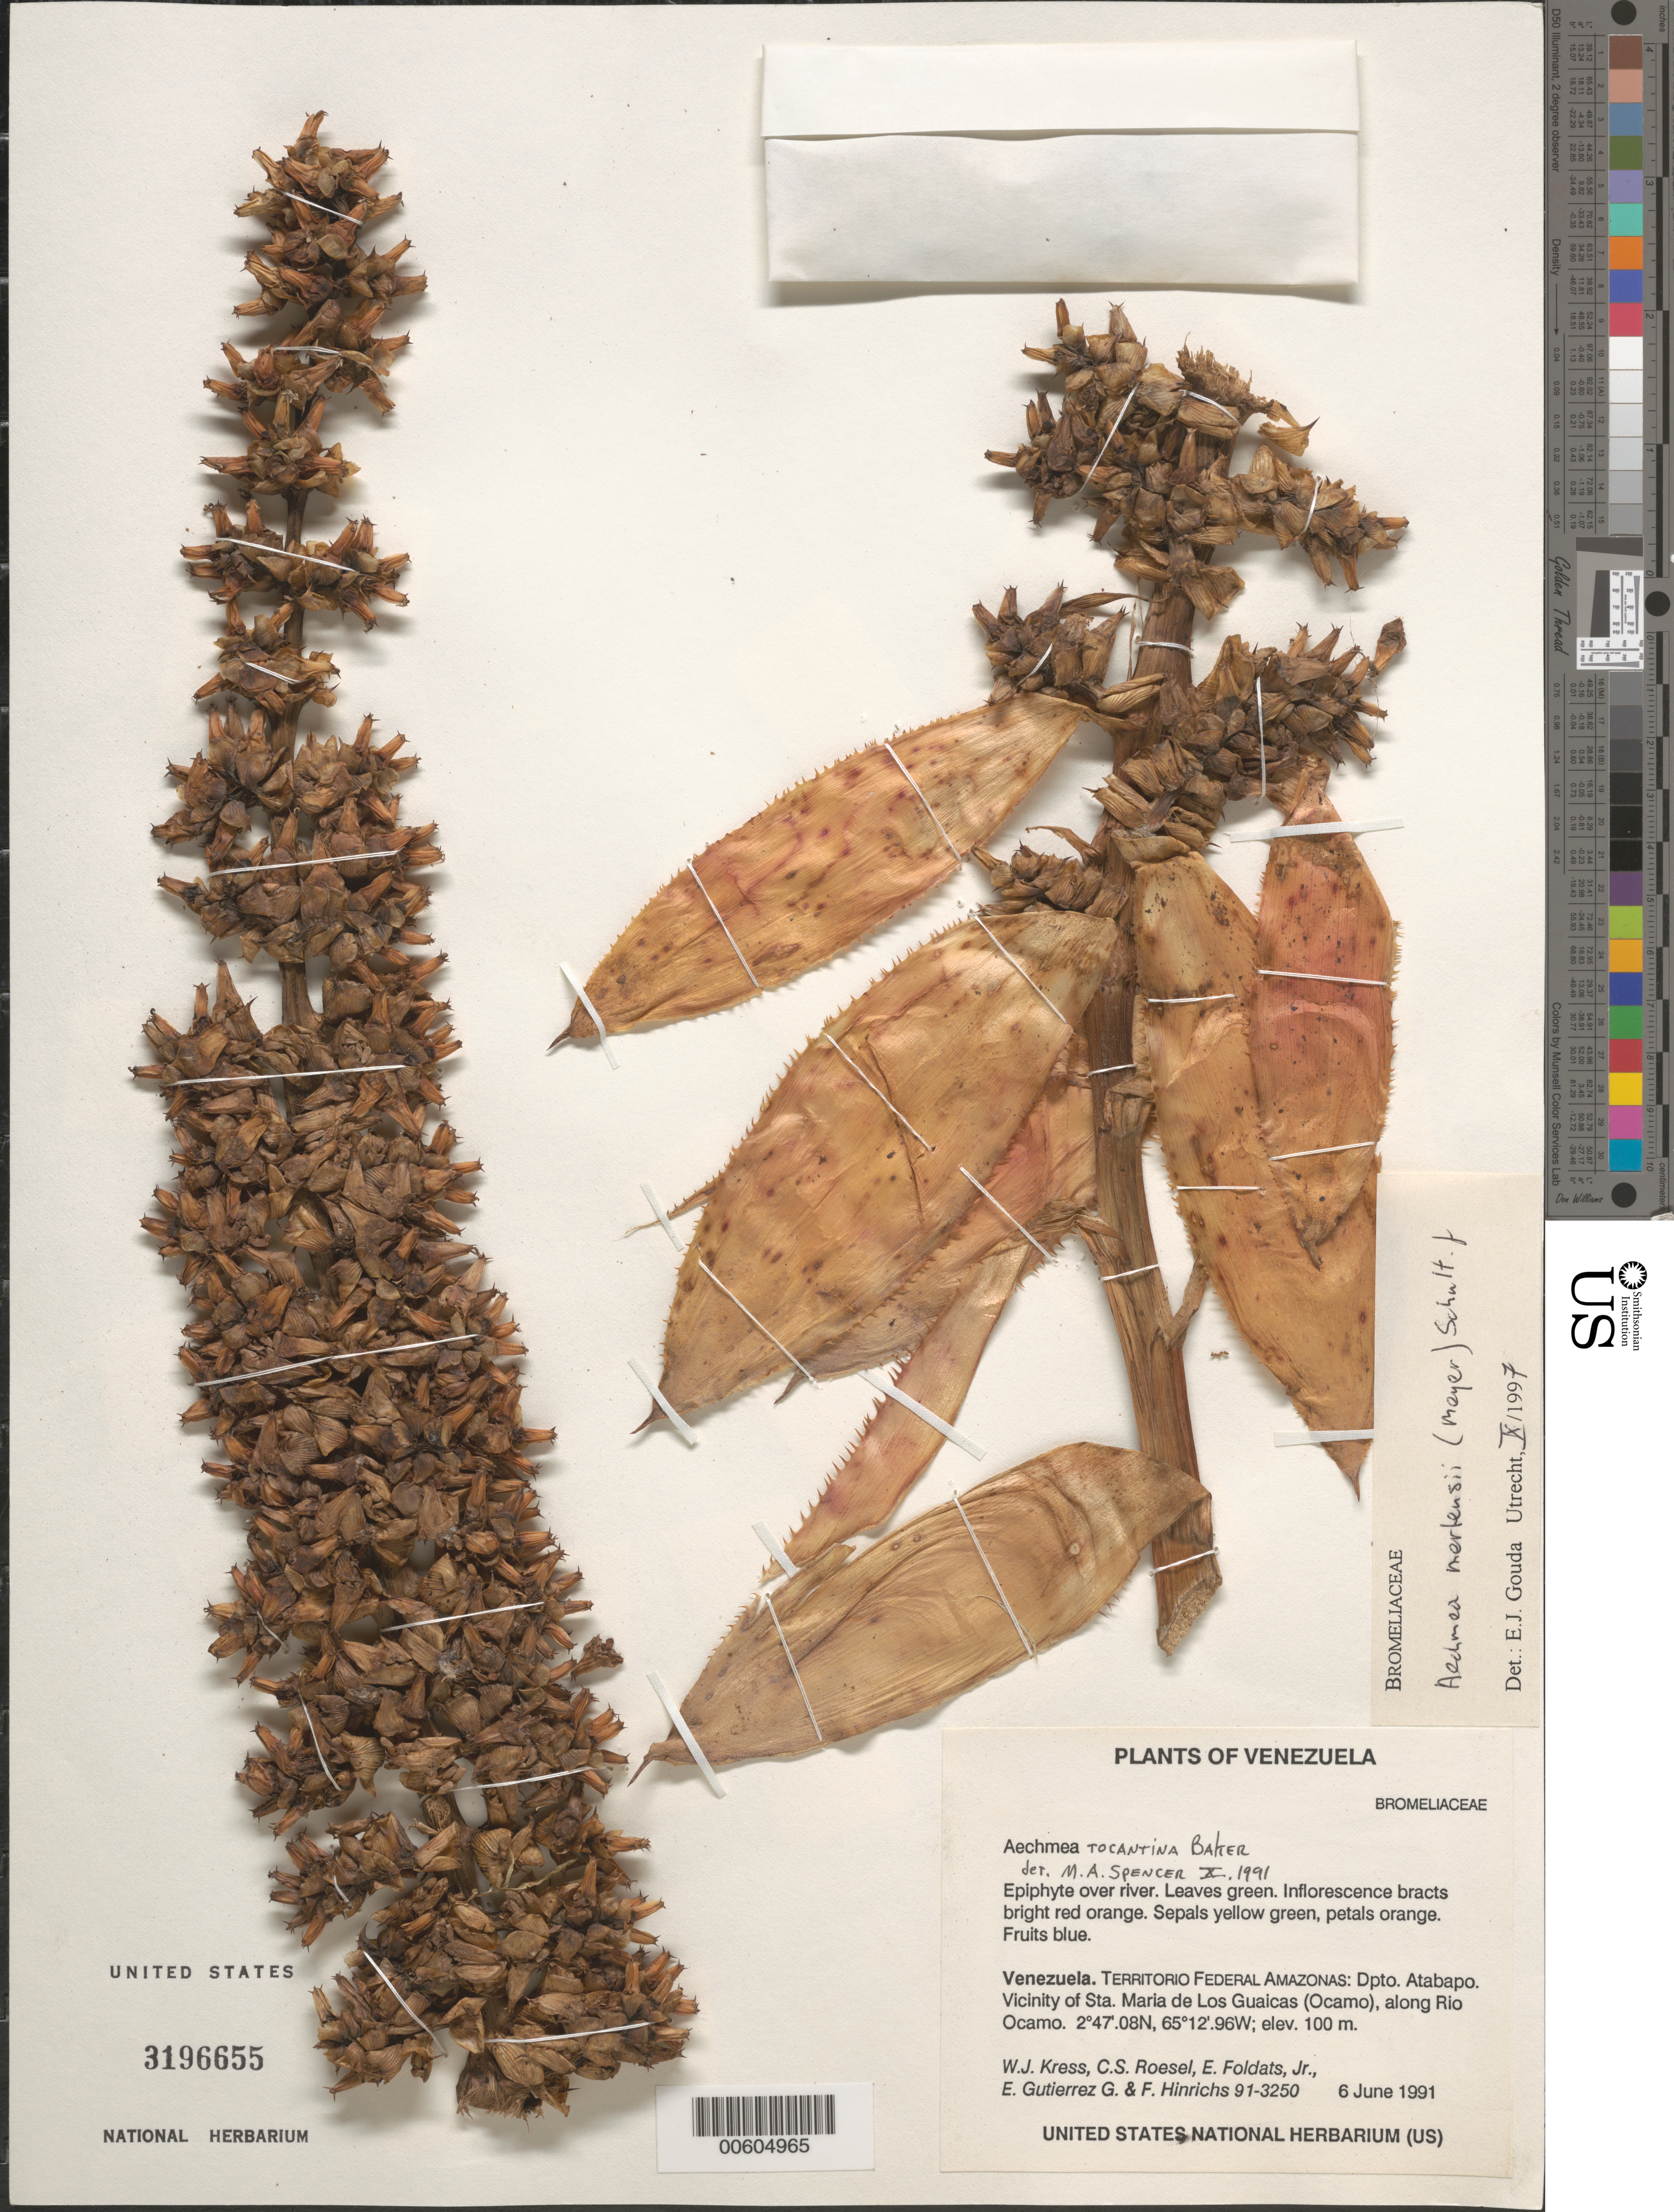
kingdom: Plantae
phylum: Tracheophyta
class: Liliopsida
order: Poales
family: Bromeliaceae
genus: Aechmea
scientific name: Aechmea mertensii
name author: (G. Mey.) Schult. & Schult. f.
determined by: Gouda, E. J.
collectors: W. J. Kress, C. S. Roesel, E. Foldats & E. Gutierrez G.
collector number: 91-3250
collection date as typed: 06 Jun 1991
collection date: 1991-06-06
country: Venezuela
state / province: Amazonas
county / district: Atabapo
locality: Vicinity of Sta. Maria de Los Guaicas (Ocamo), along Rio Ocamo.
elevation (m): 100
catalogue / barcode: US 3196655